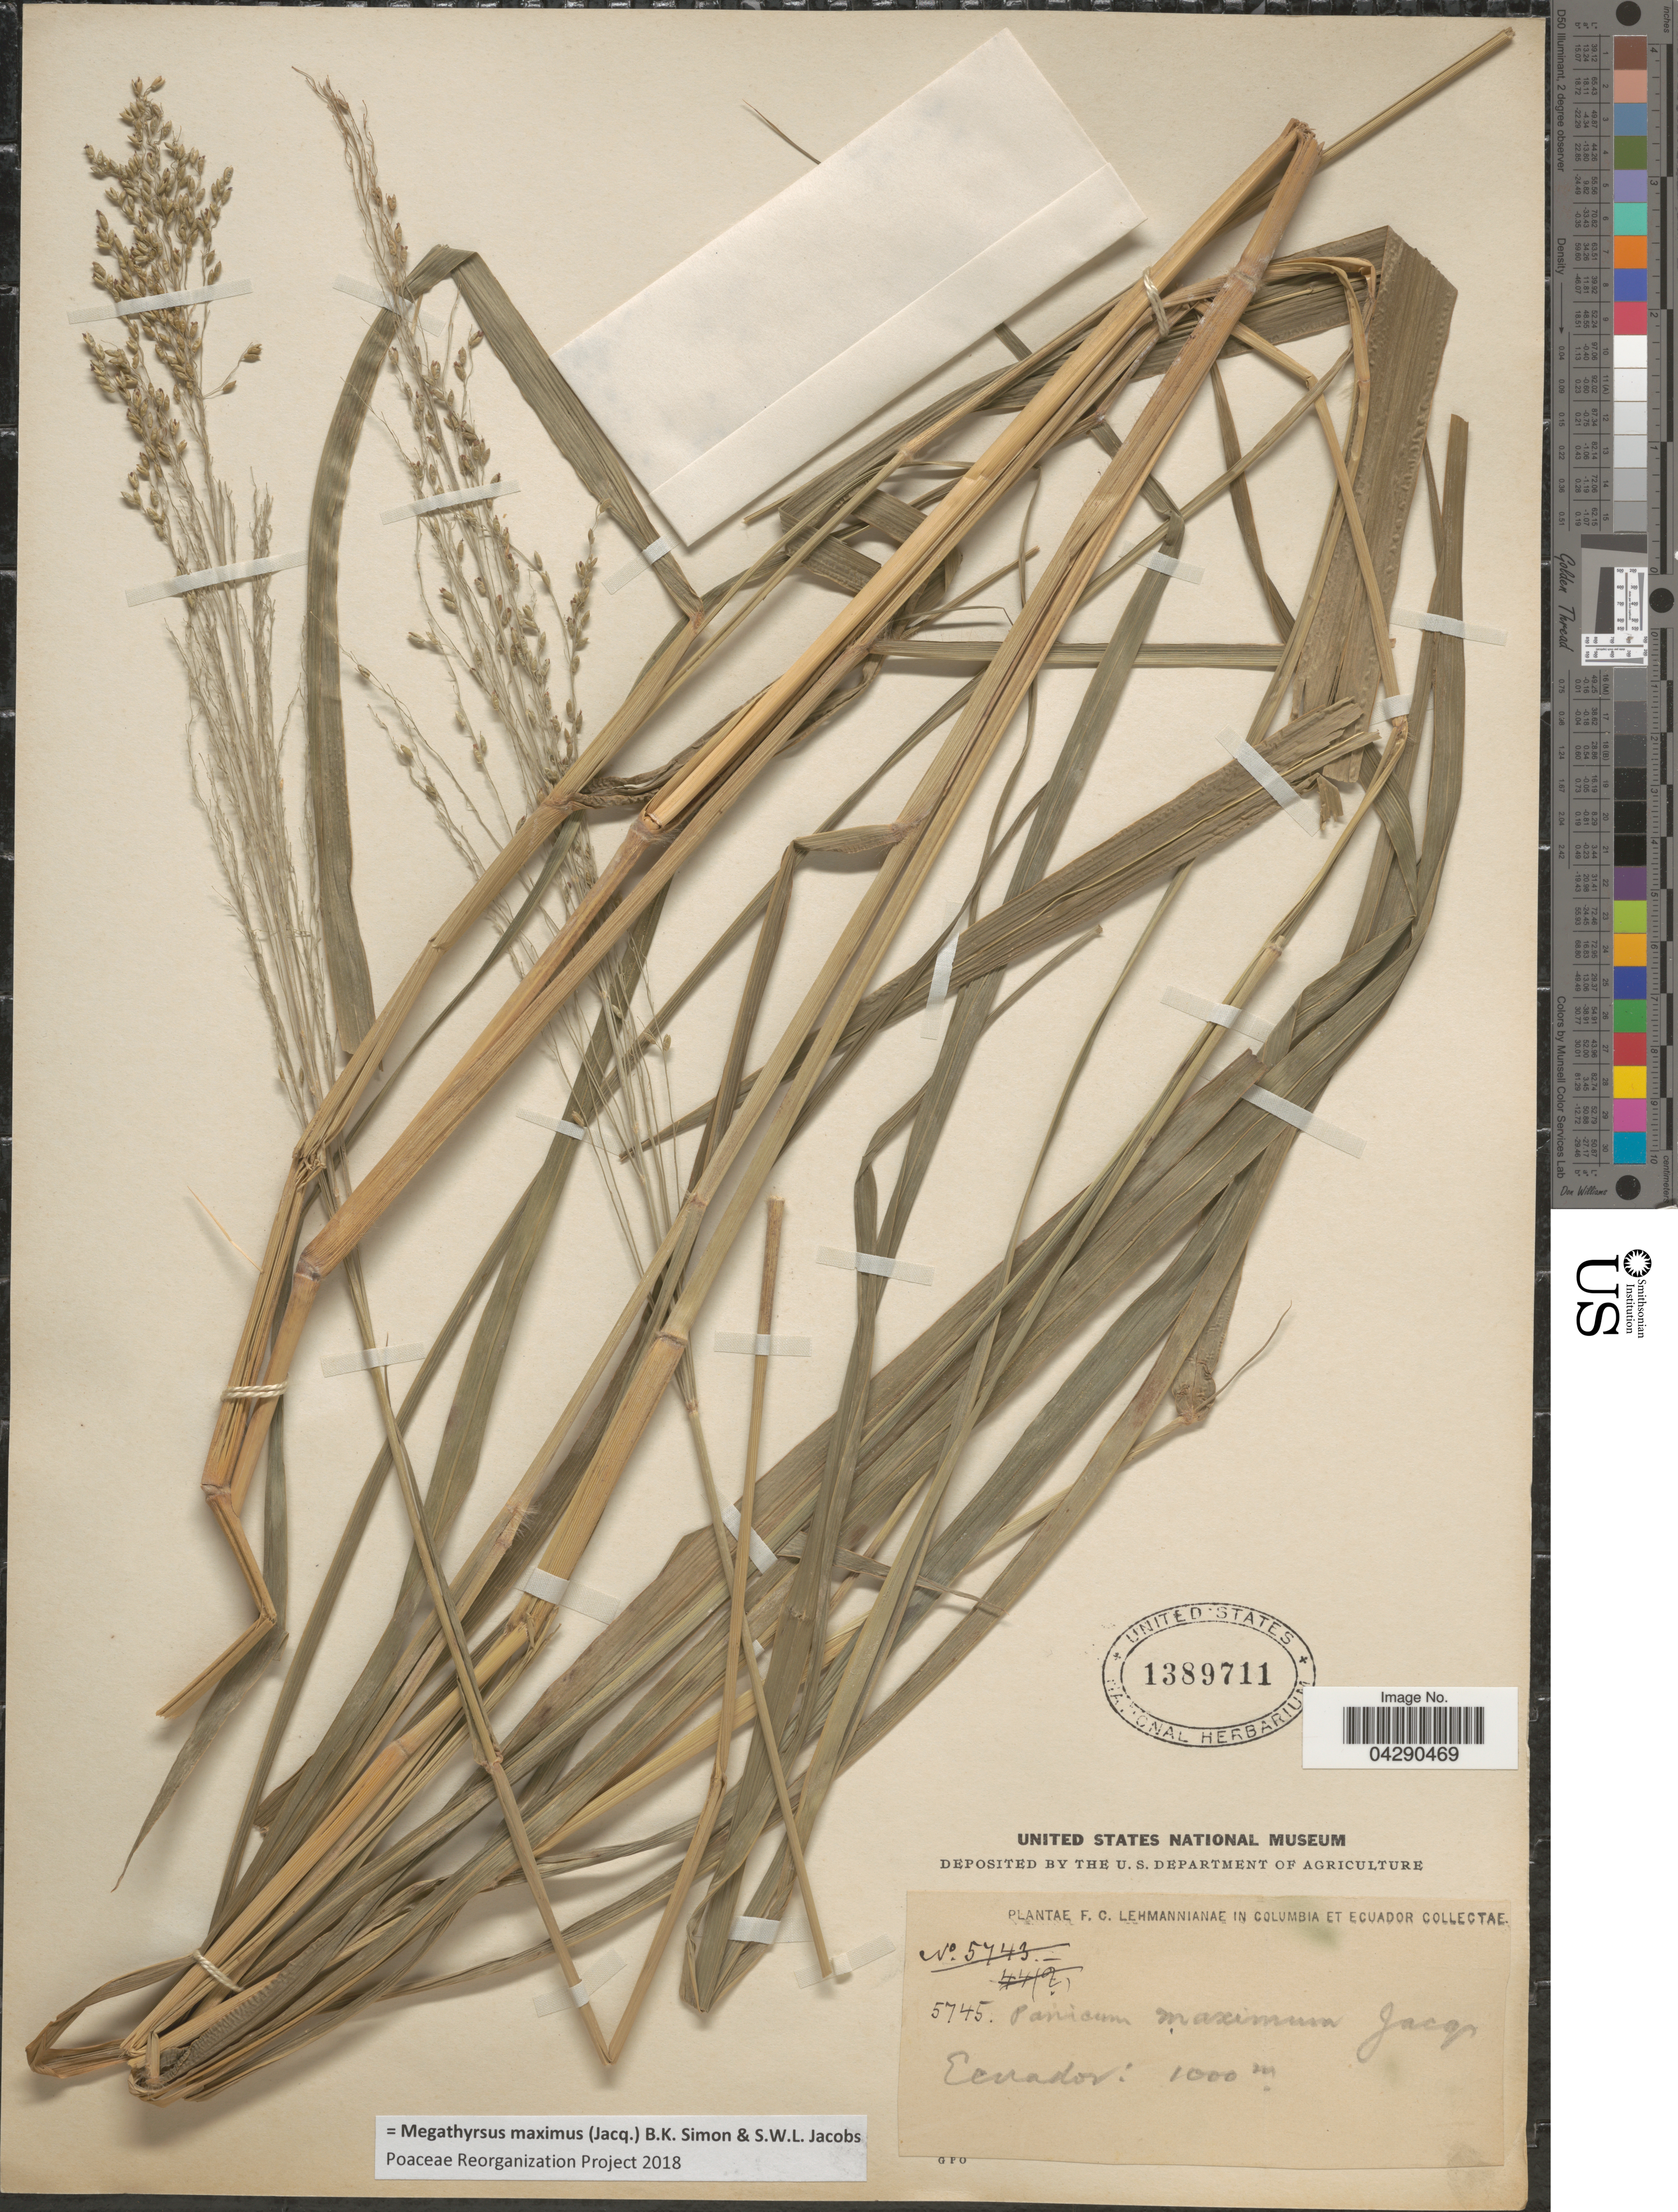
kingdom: Plantae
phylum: Tracheophyta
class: Liliopsida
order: Poales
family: Poaceae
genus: Megathyrsus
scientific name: Megathyrsus maximus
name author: (Jacq.) B.K. Simon & S.W.L. Jacobs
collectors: F. C. Lehmann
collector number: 5745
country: Ecuador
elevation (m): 1000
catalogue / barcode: US 1389711